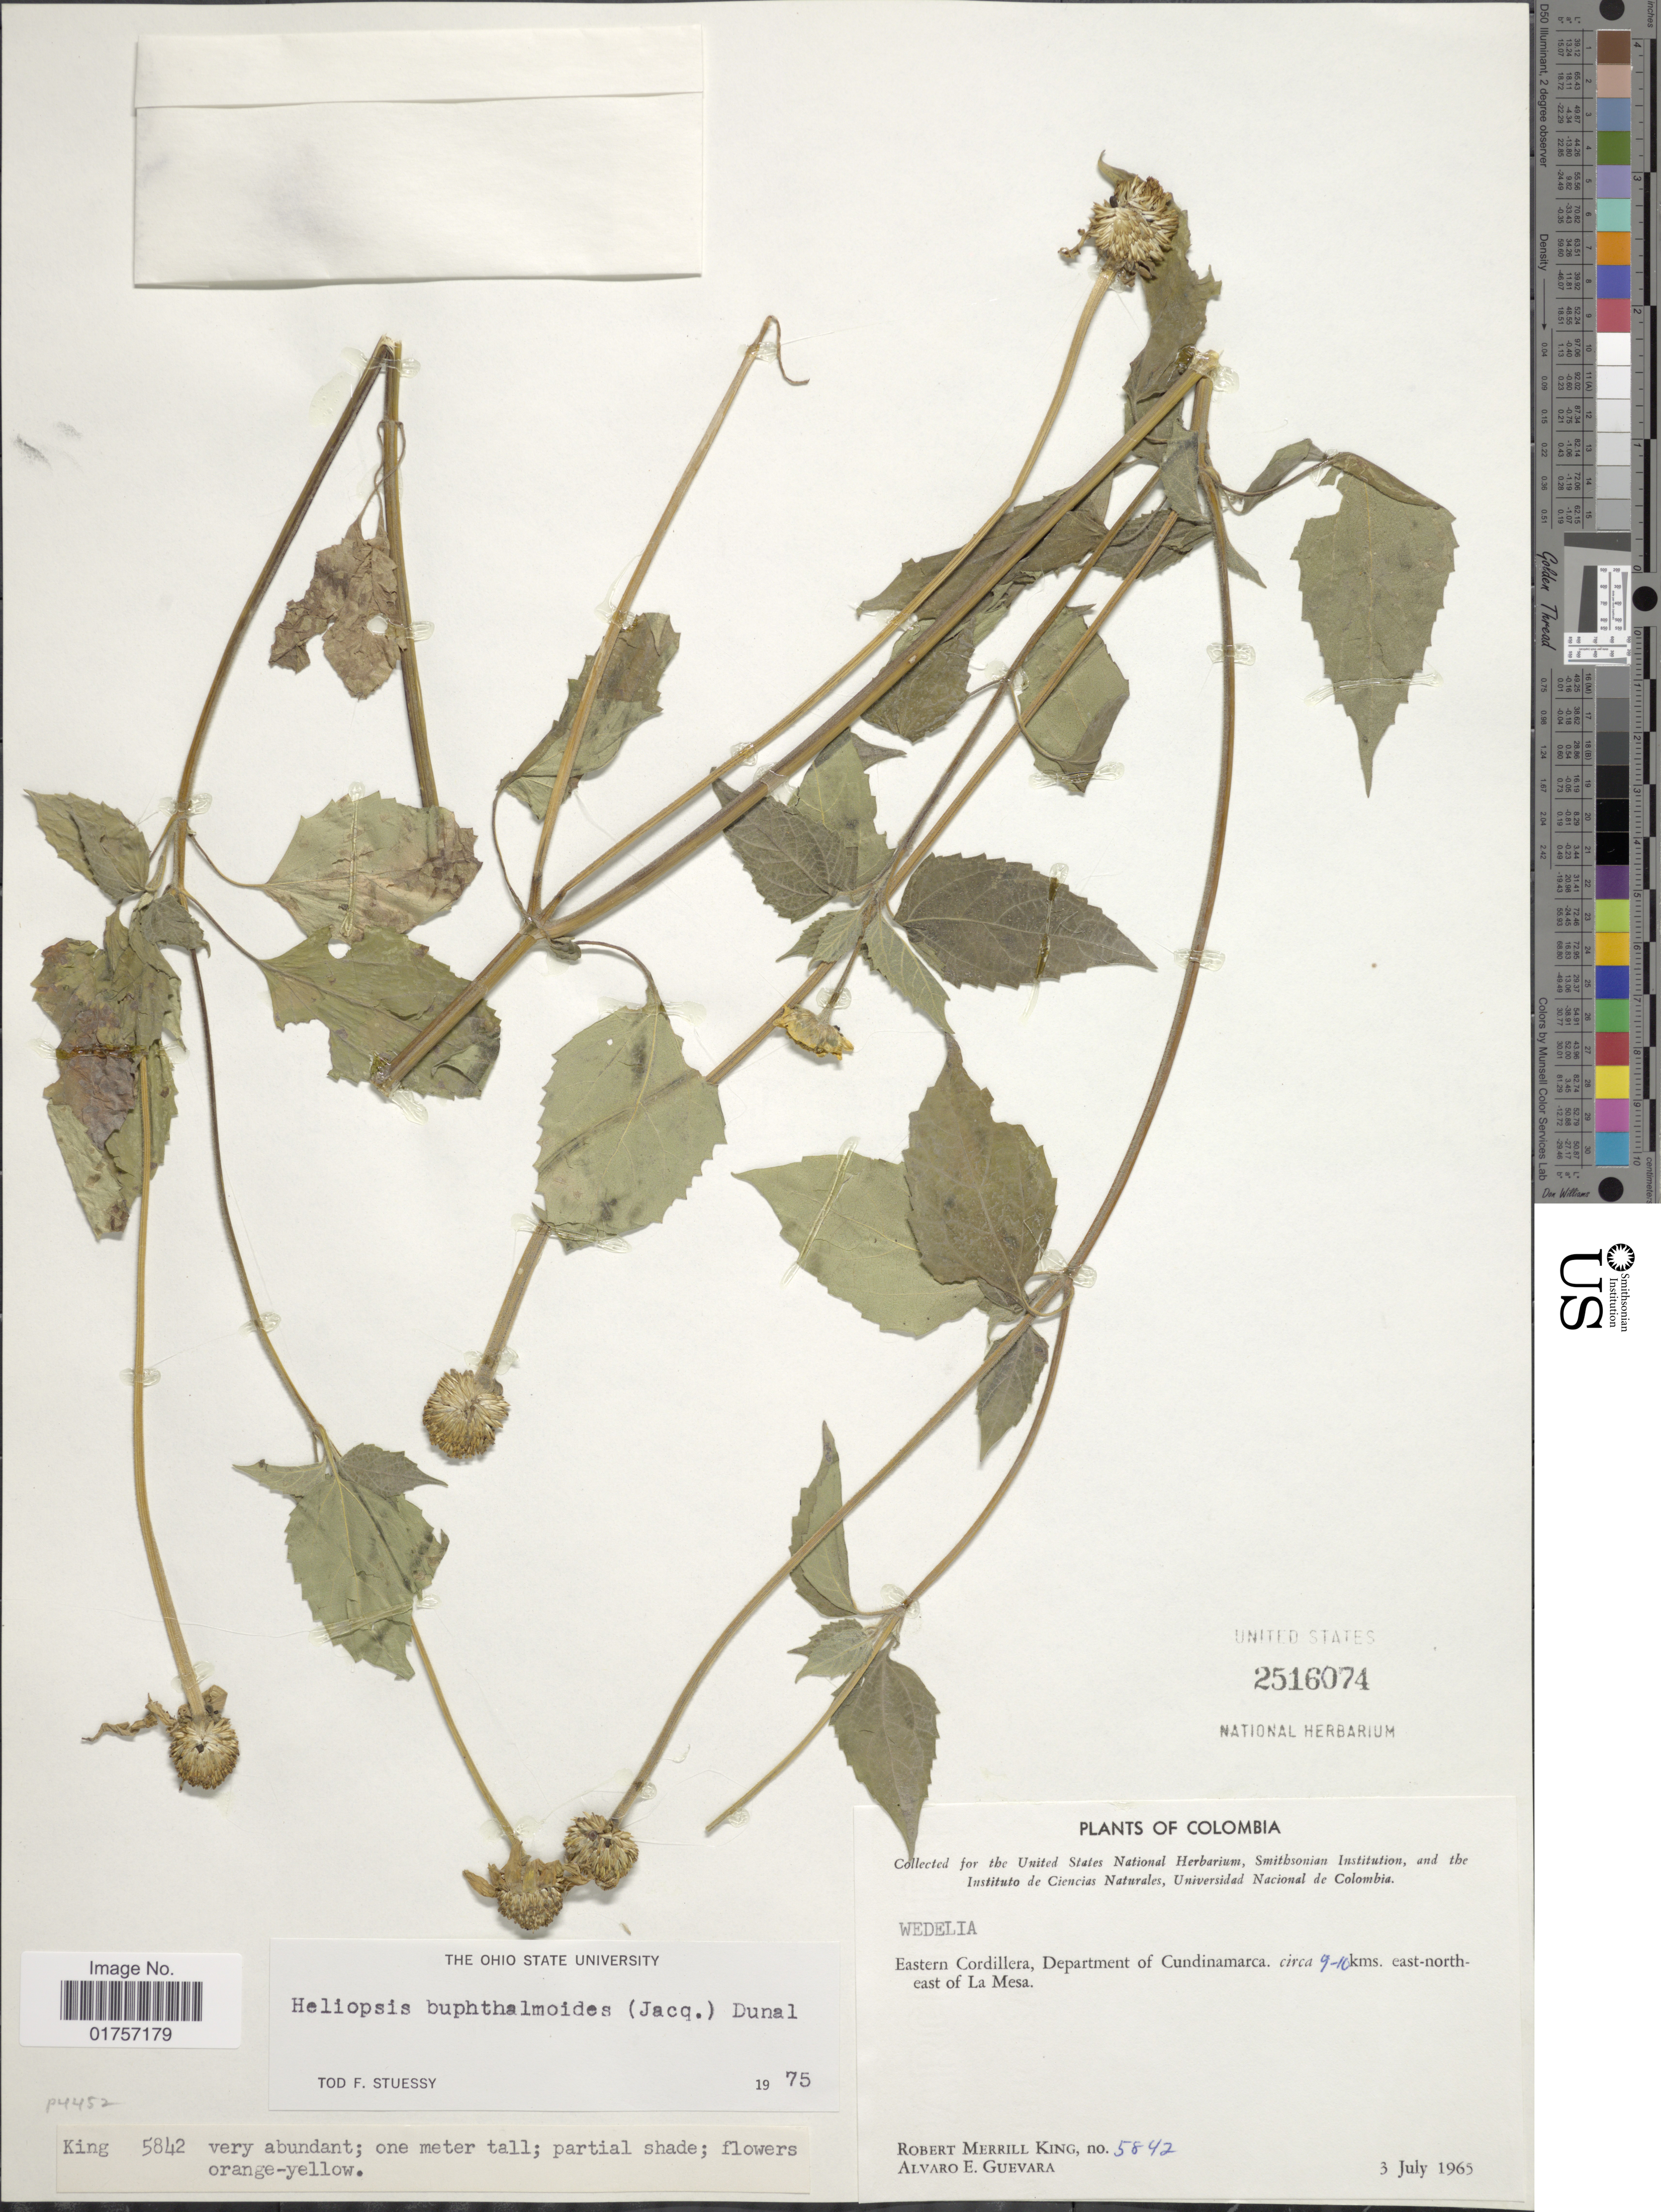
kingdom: Plantae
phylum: Tracheophyta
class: Magnoliopsida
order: Asterales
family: Asteraceae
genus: Heliopsis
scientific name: Heliopsis buphthalmoides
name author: (Jacq.) Dunal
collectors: R. M. King & A. E. Guevara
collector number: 5842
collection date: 1965-07-03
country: Colombia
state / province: Cundinamarca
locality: Eastern Cordillera. circa 9-11 kms. east-north-east of La Mesa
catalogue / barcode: US 2516074